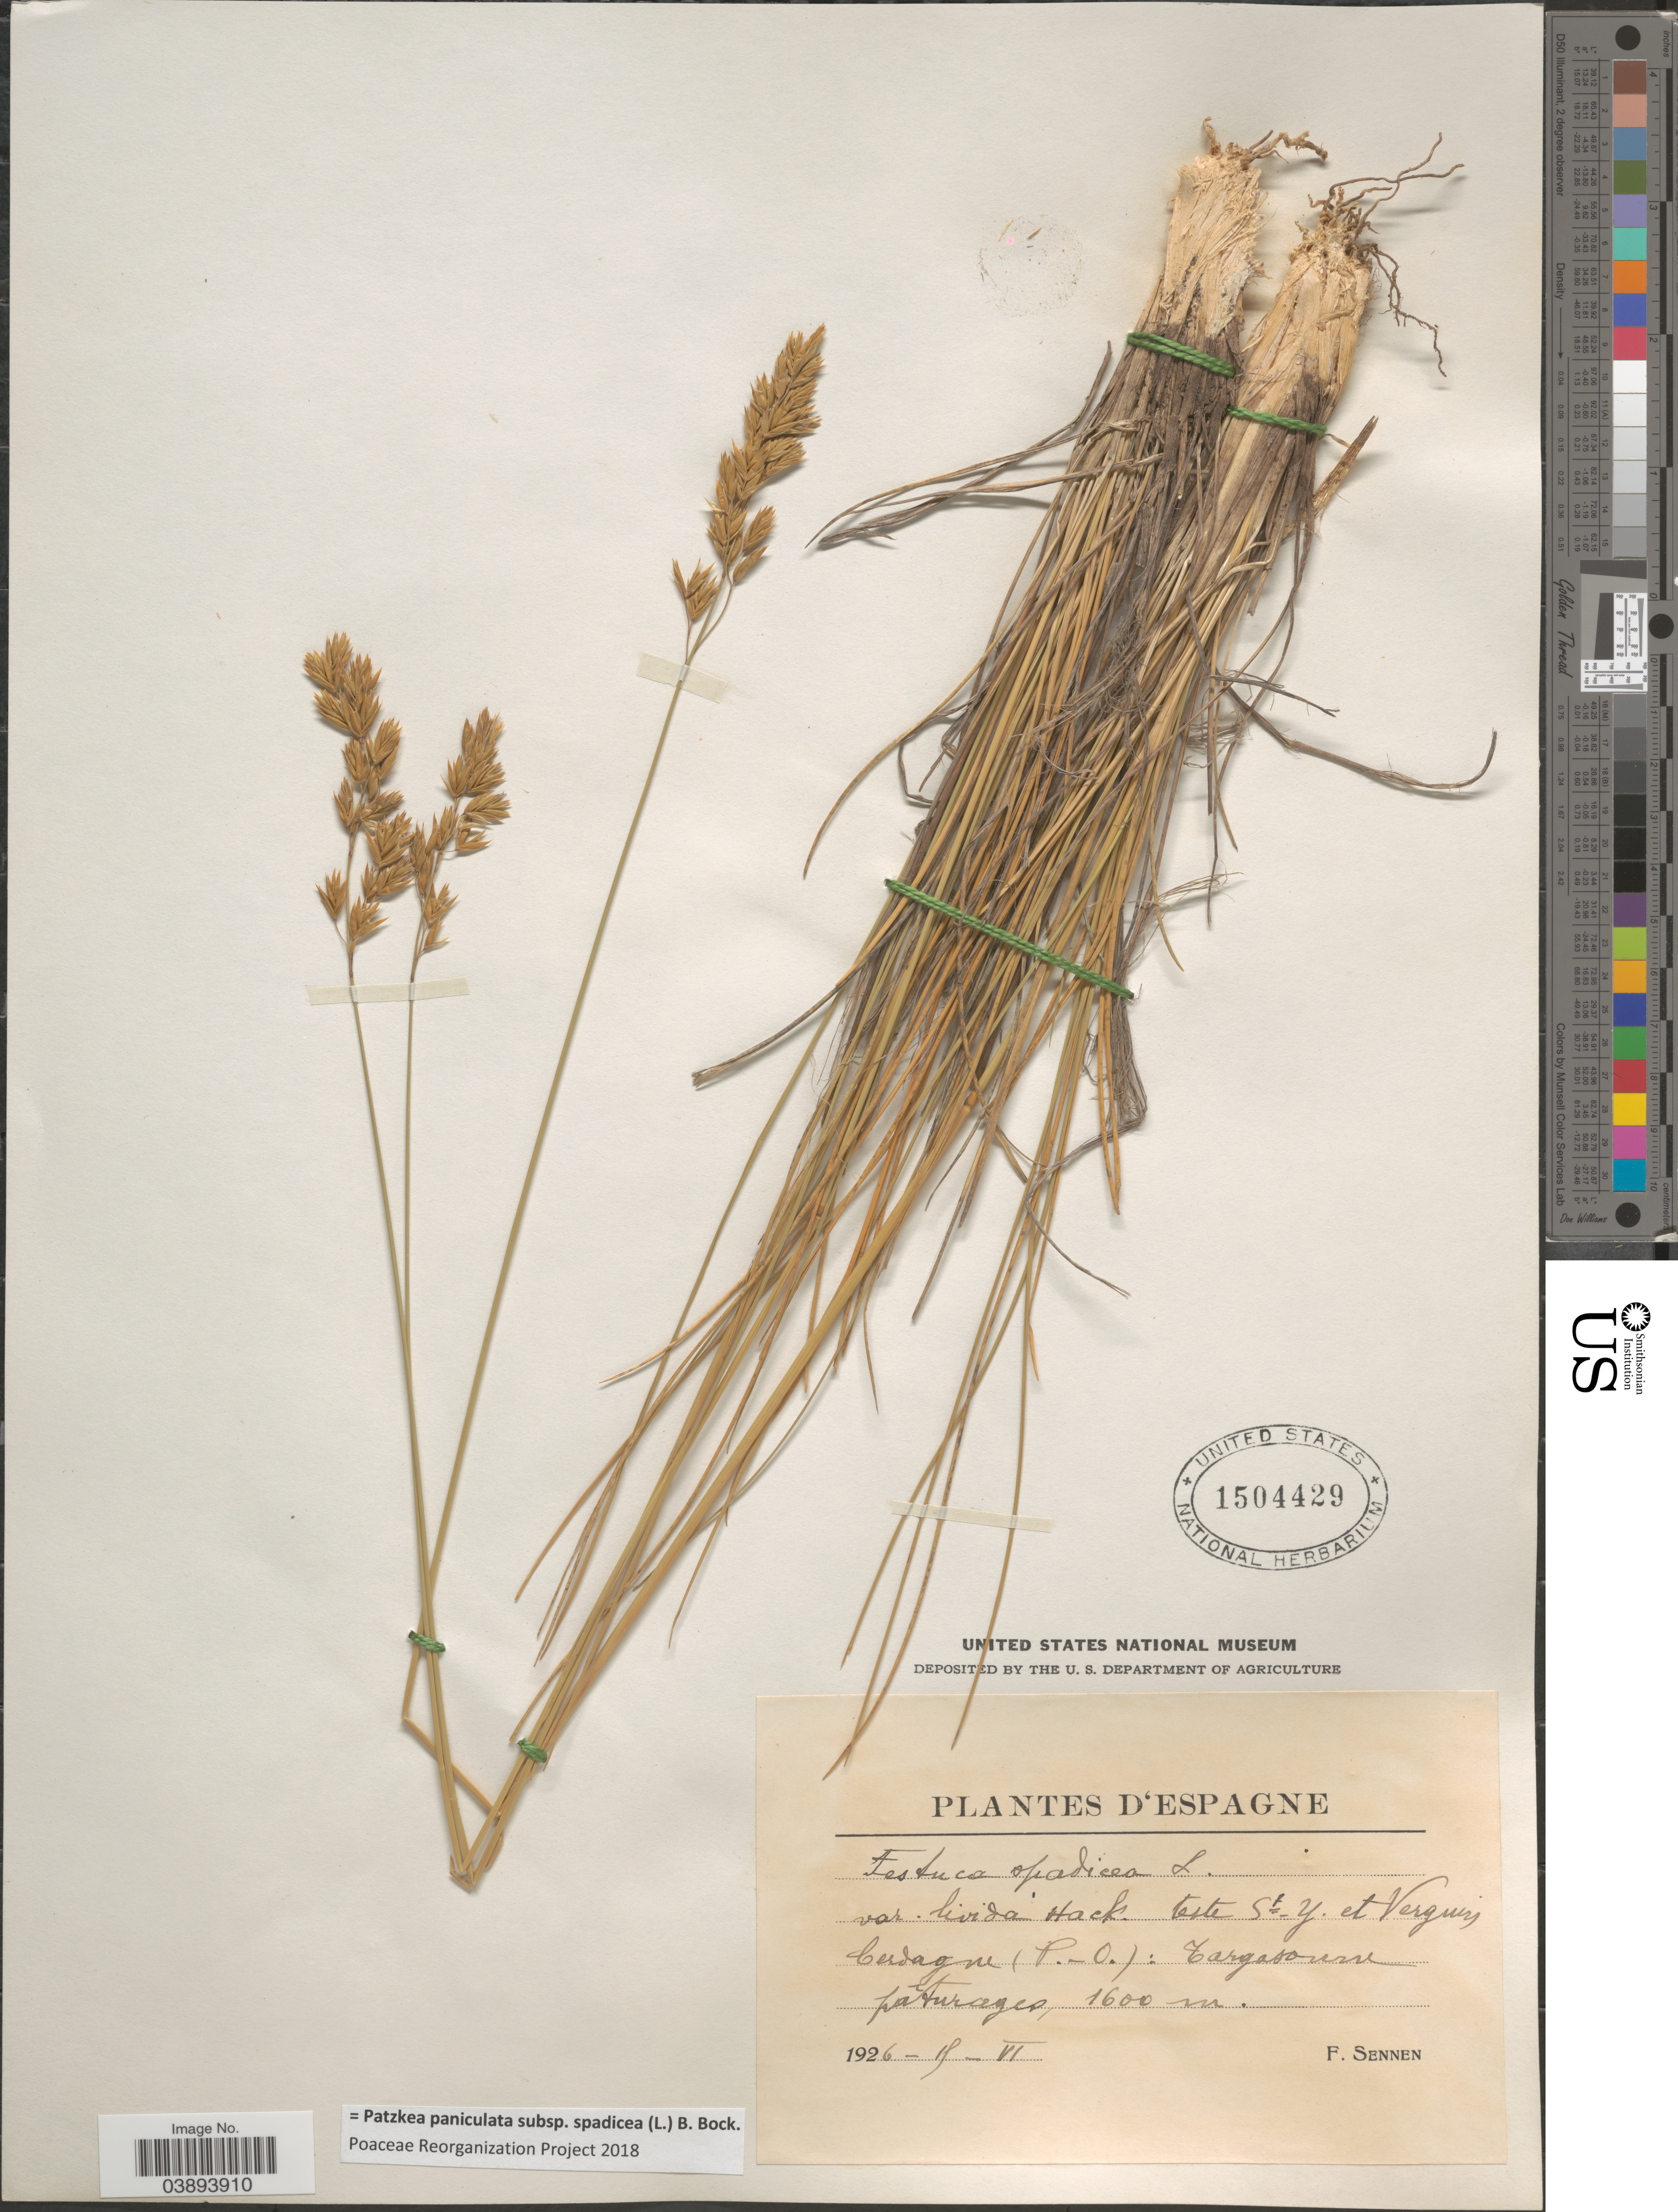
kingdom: Plantae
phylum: Tracheophyta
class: Liliopsida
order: Poales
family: Poaceae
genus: Patzkea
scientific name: Patzkea paniculata subsp. spadicea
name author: (L.) G. H. Loos & B. Bock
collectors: E. Sennen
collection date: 1926-06-19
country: France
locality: D'Espagne. Cerdagne (P.O.): Targasonne paturages.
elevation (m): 1600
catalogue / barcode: US 1504429